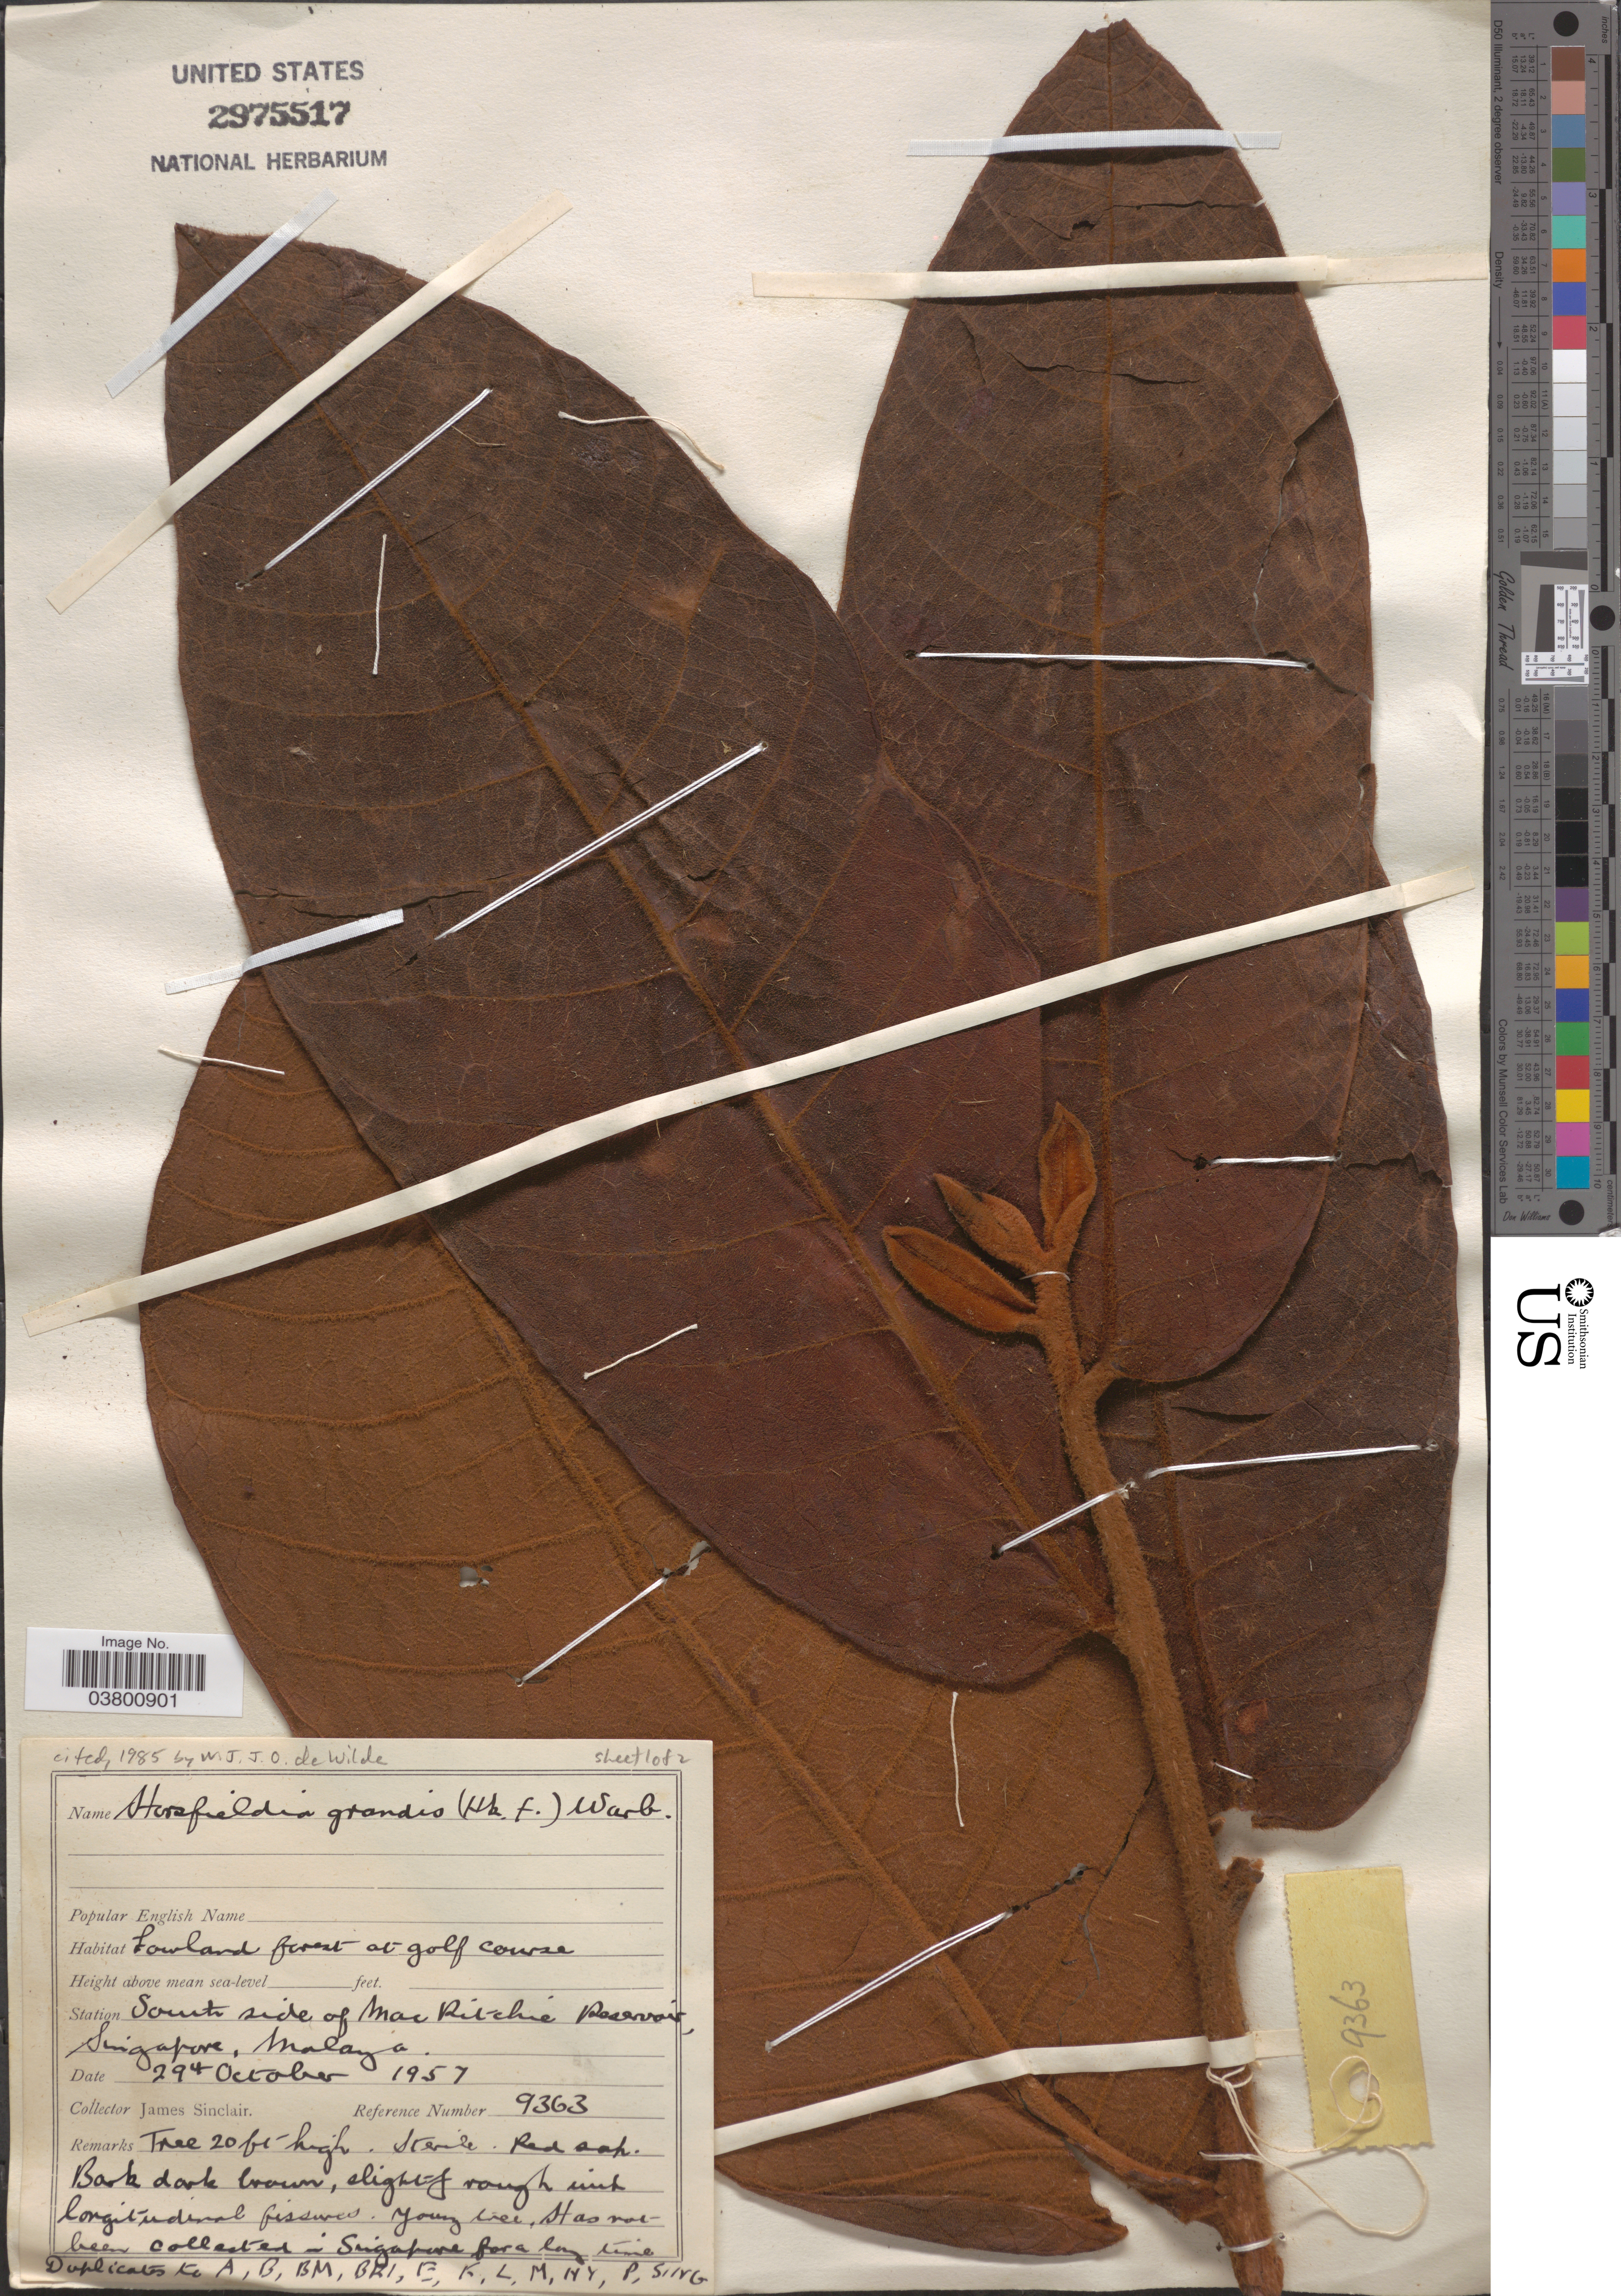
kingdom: Plantae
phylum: Tracheophyta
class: Magnoliopsida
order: Magnoliales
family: Myristicaceae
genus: Horsfieldia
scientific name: Horsfieldia grandis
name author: Hook. f.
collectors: J. Sinclair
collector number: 9363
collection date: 1957-10-29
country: Singapore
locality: Station South side of MacRitchie Reservoir, Malaya.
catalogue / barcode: US 2975517